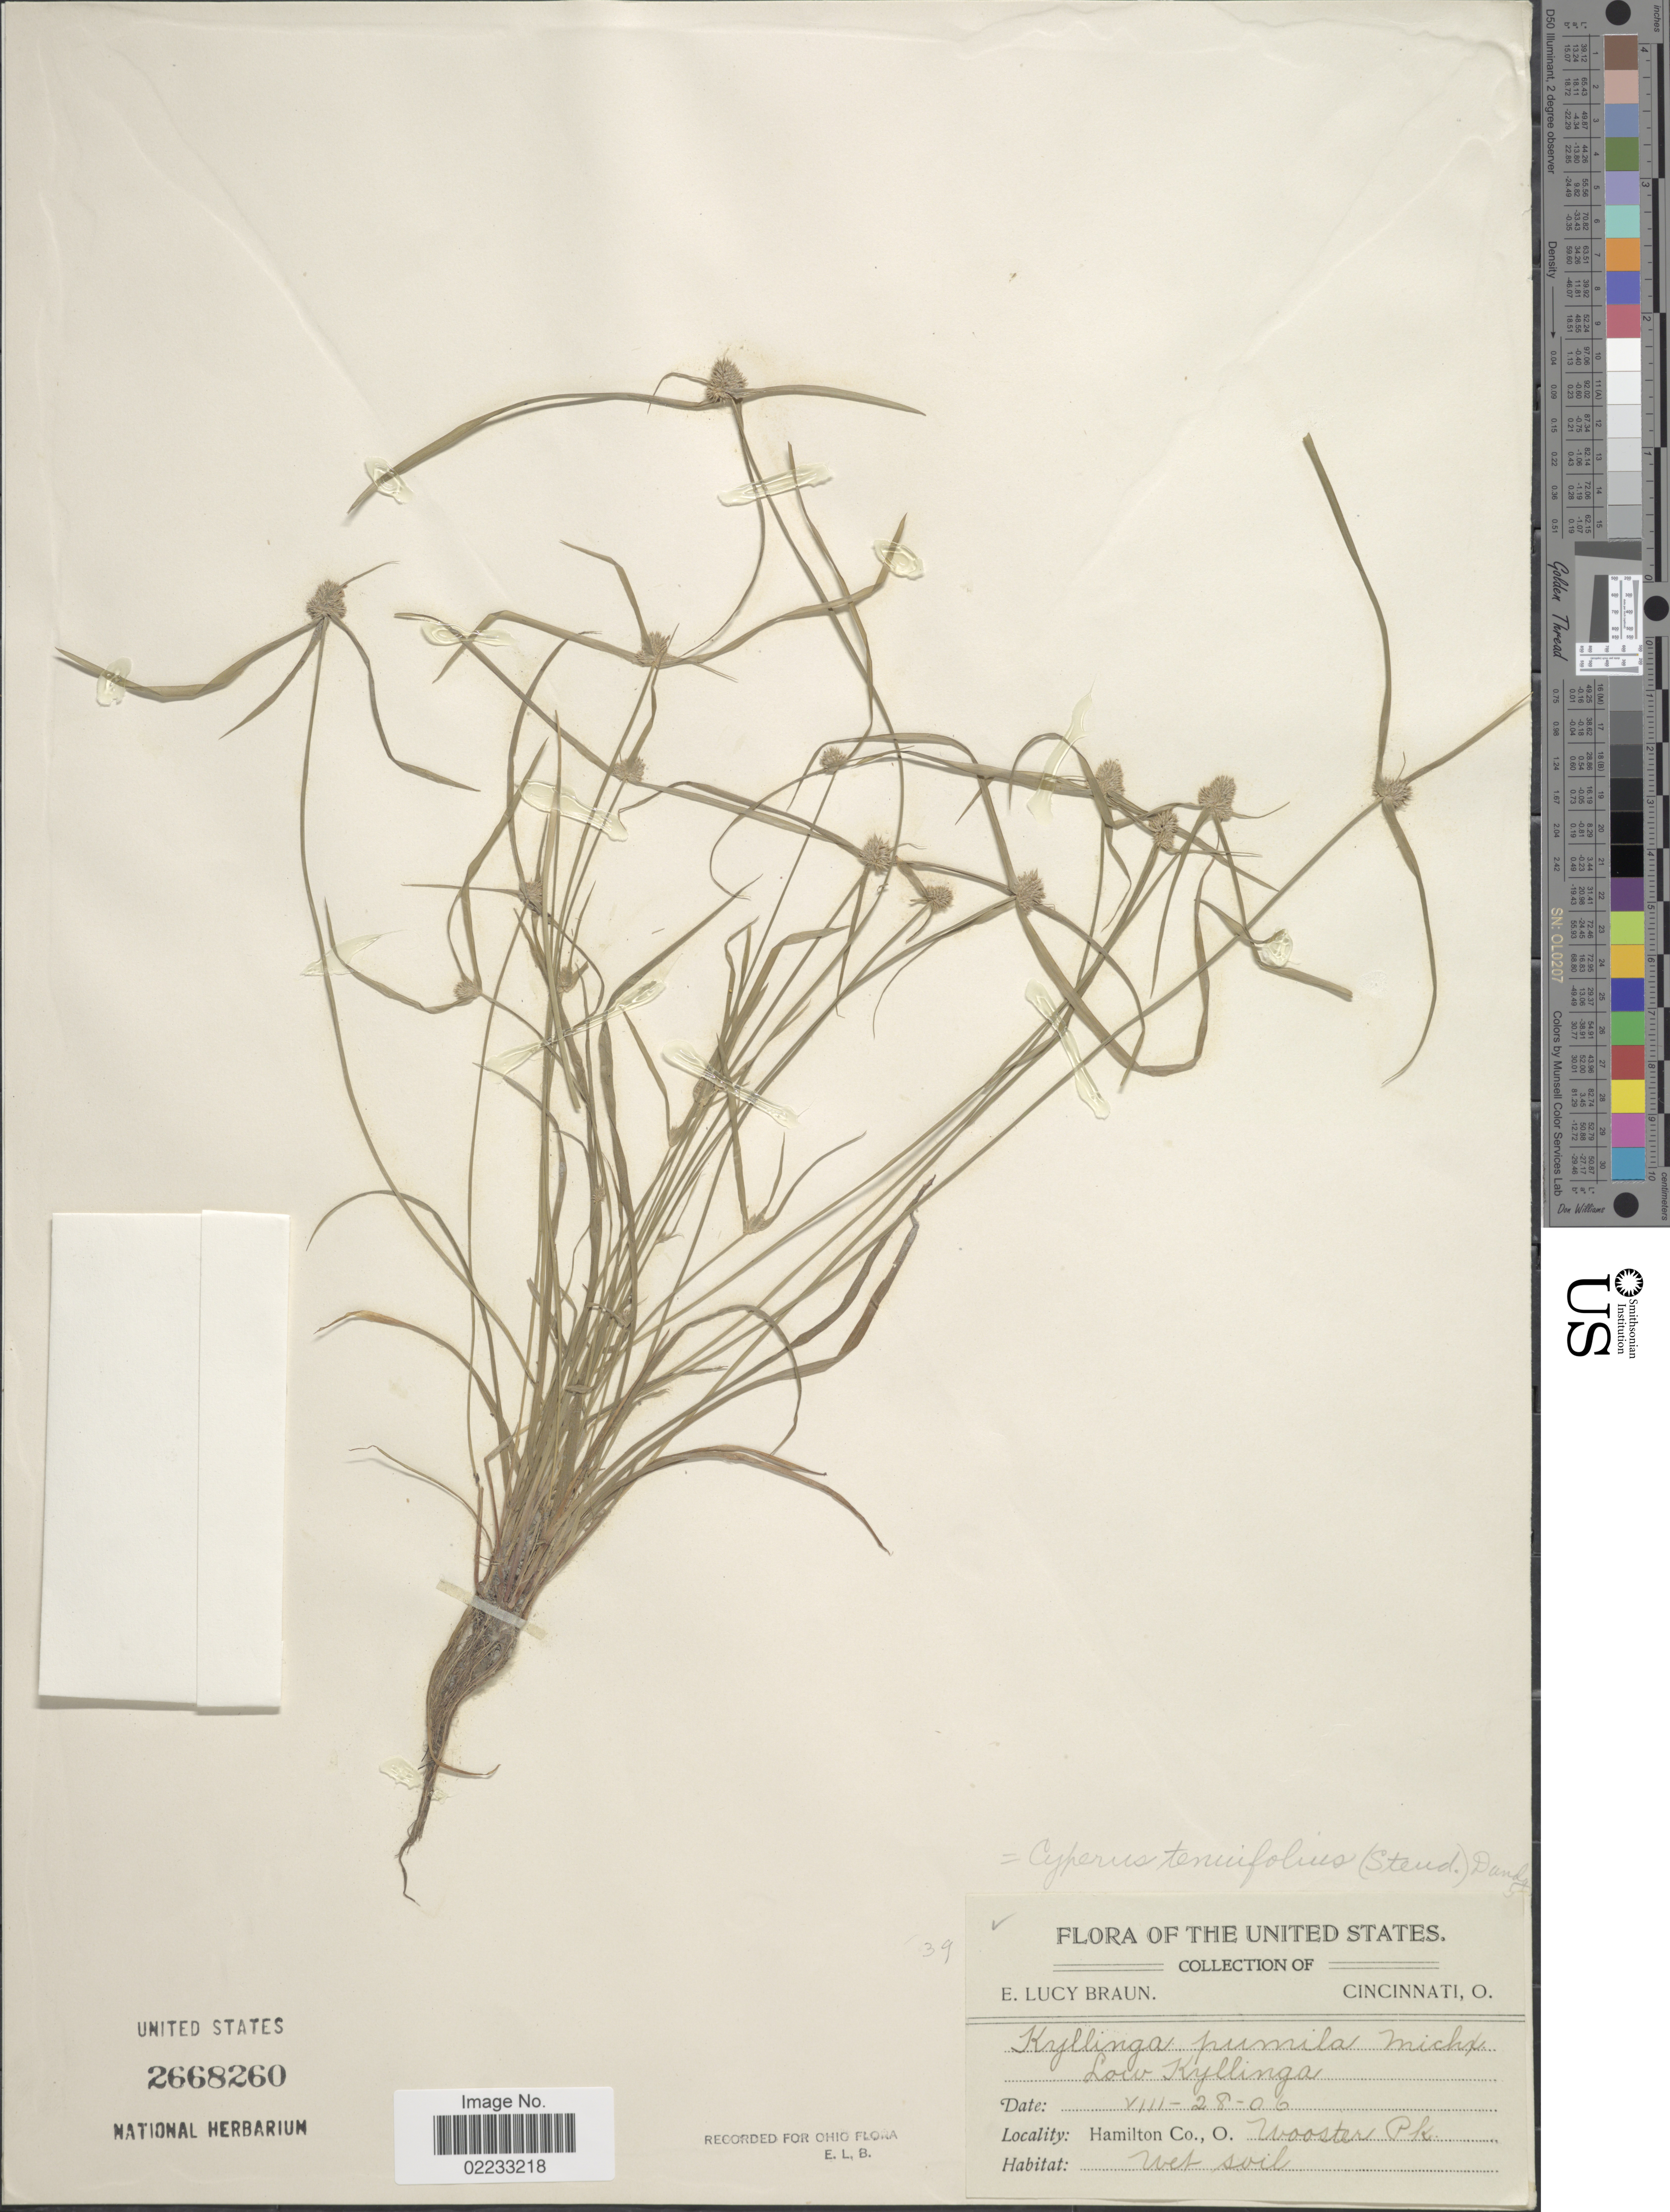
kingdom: Plantae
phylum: Tracheophyta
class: Liliopsida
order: Poales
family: Cyperaceae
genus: Cyperus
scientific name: Cyperus hortensis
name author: (Salzm. ex Steud.) Dorr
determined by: Strong, Mark T., (BOT), Smithsonian Institution - National Museum of Natural History (UNITED STATES)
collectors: E. L. Braun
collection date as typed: Transcribed d/m/y: 28/8/6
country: United States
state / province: Ohio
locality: Hamilton Co., Wooster Pk.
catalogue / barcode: US 2668260